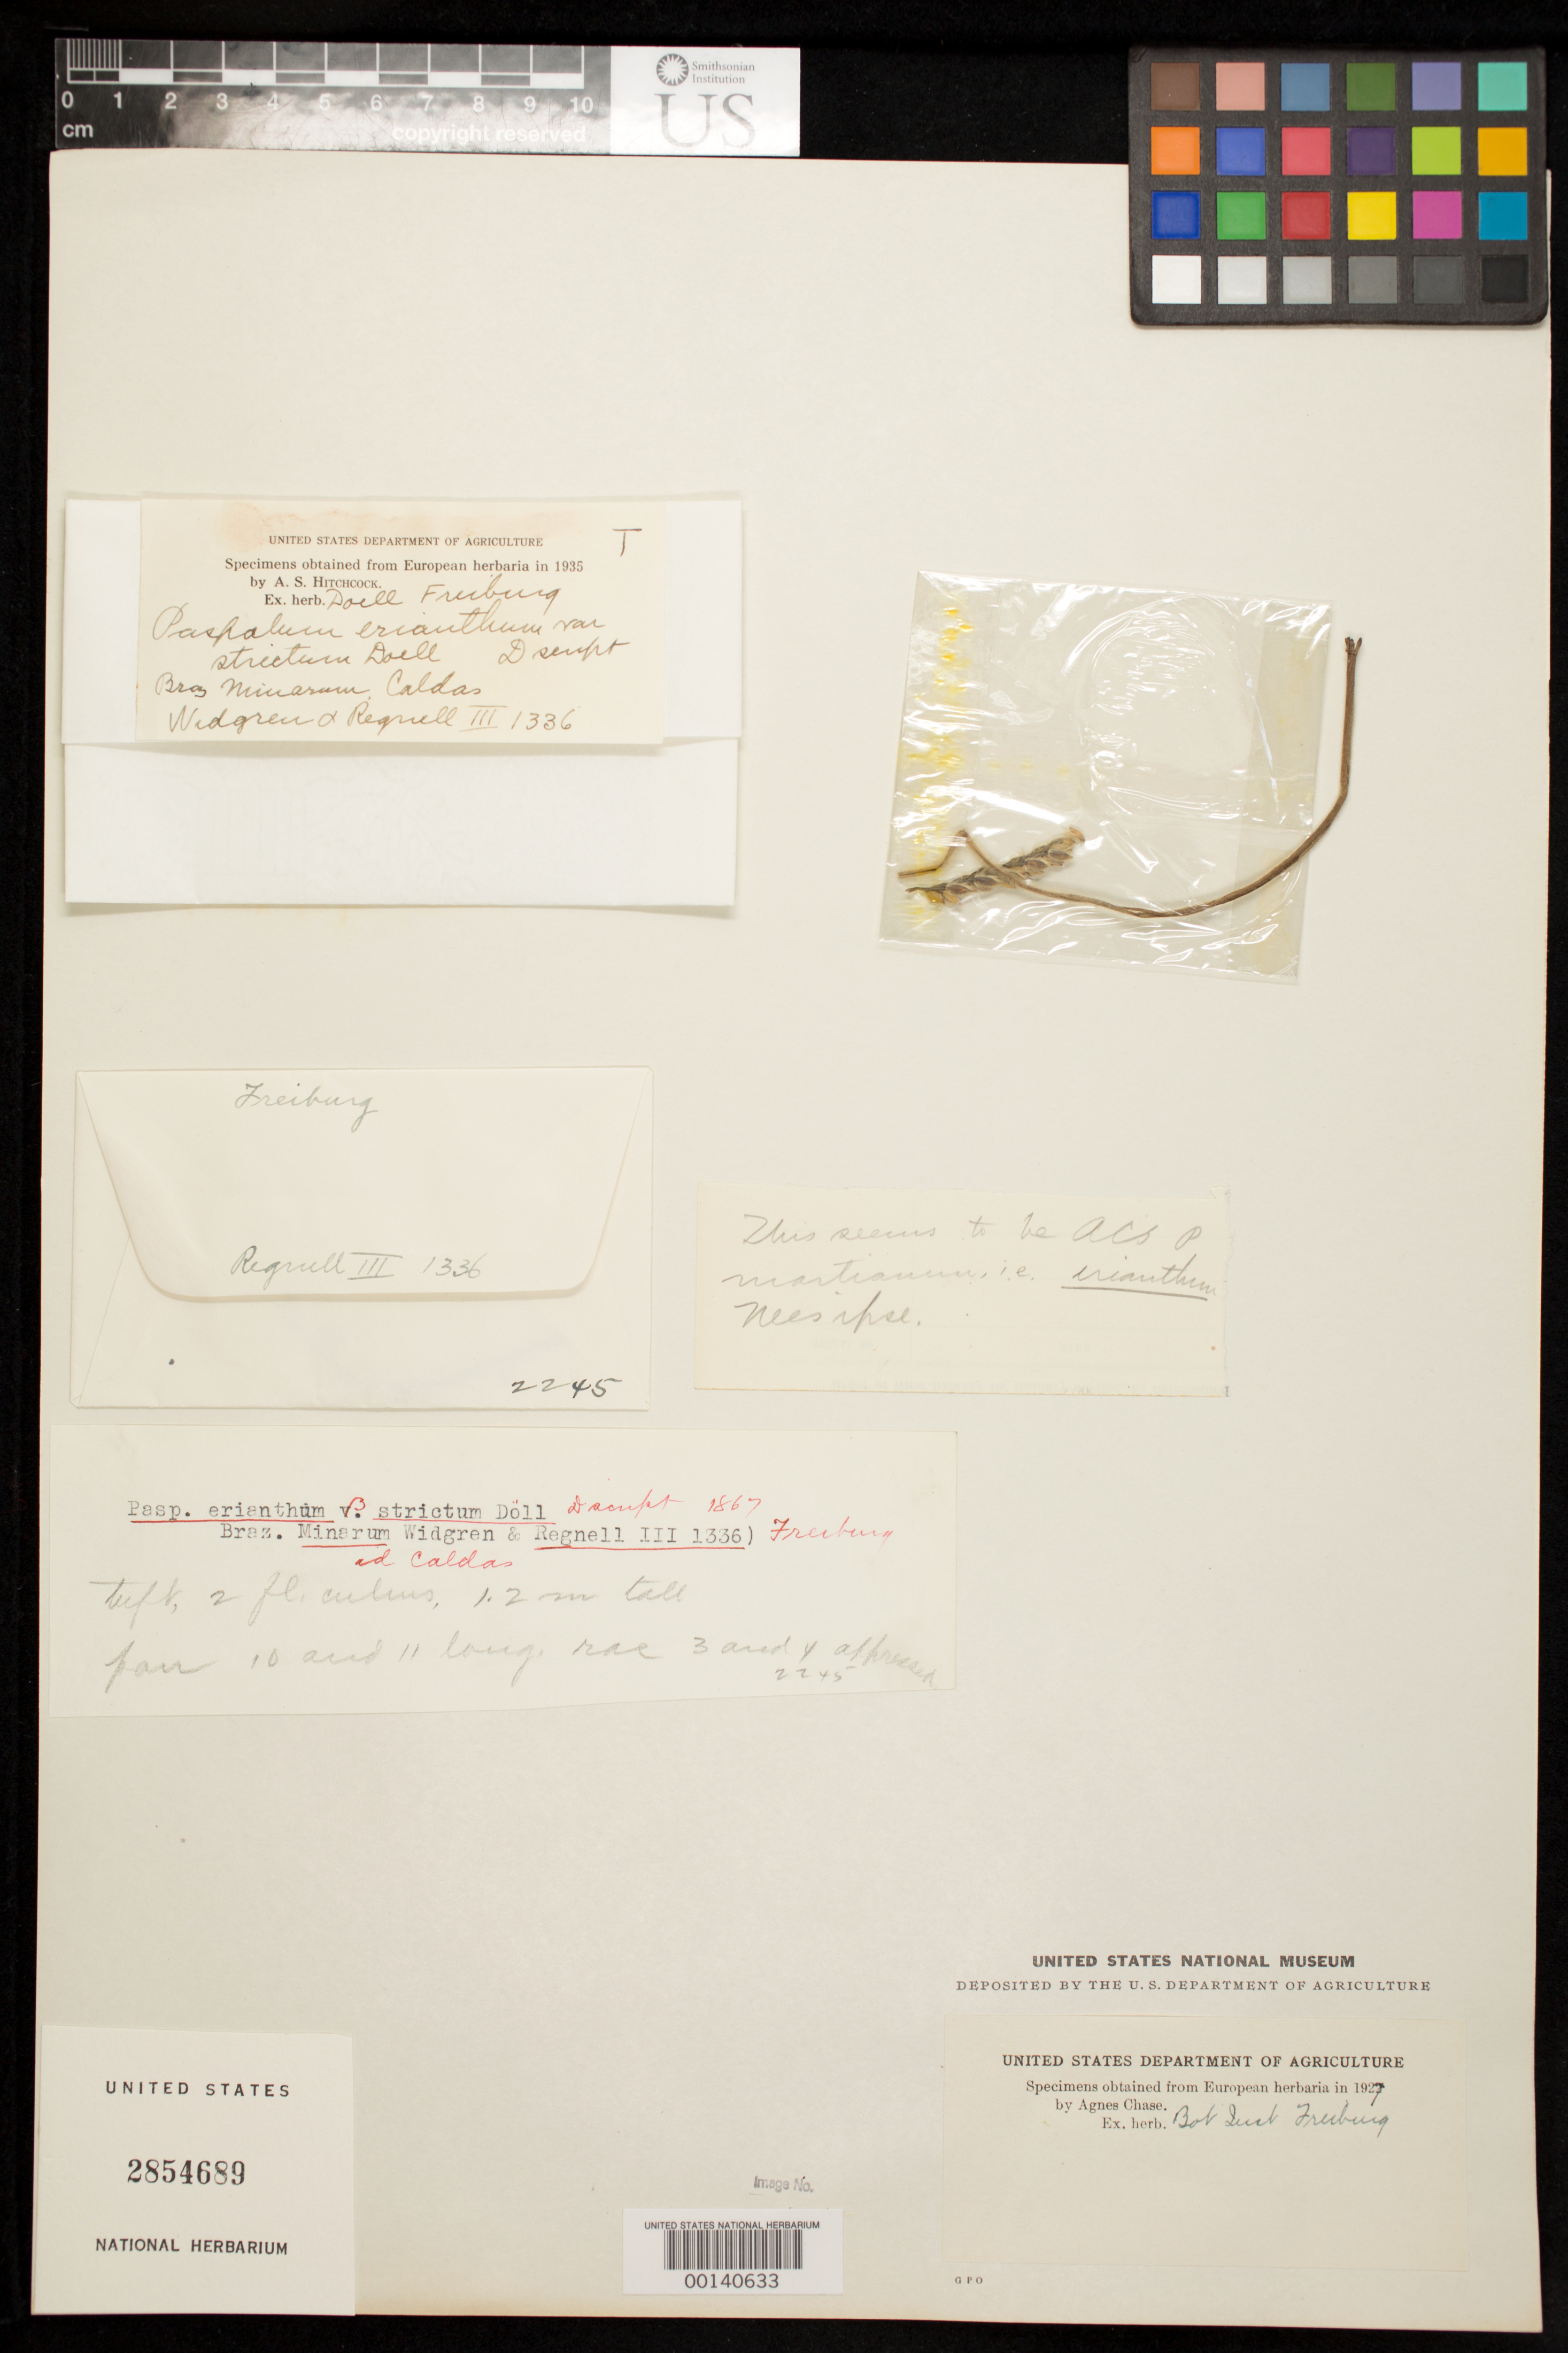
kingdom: Plantae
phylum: Tracheophyta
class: Liliopsida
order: Poales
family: Poaceae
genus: Paspalum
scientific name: Paspalum erianthum var. strictum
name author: Döll in Mart.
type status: Type Collection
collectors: J. Widgren & A. F. Regnell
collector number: III 1336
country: Brazil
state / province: Minas Gerais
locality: Caldas.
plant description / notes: Fragmentary material of type specimen(s) ex herb. Bot. Inst. Freiburg.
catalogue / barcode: US 2854689